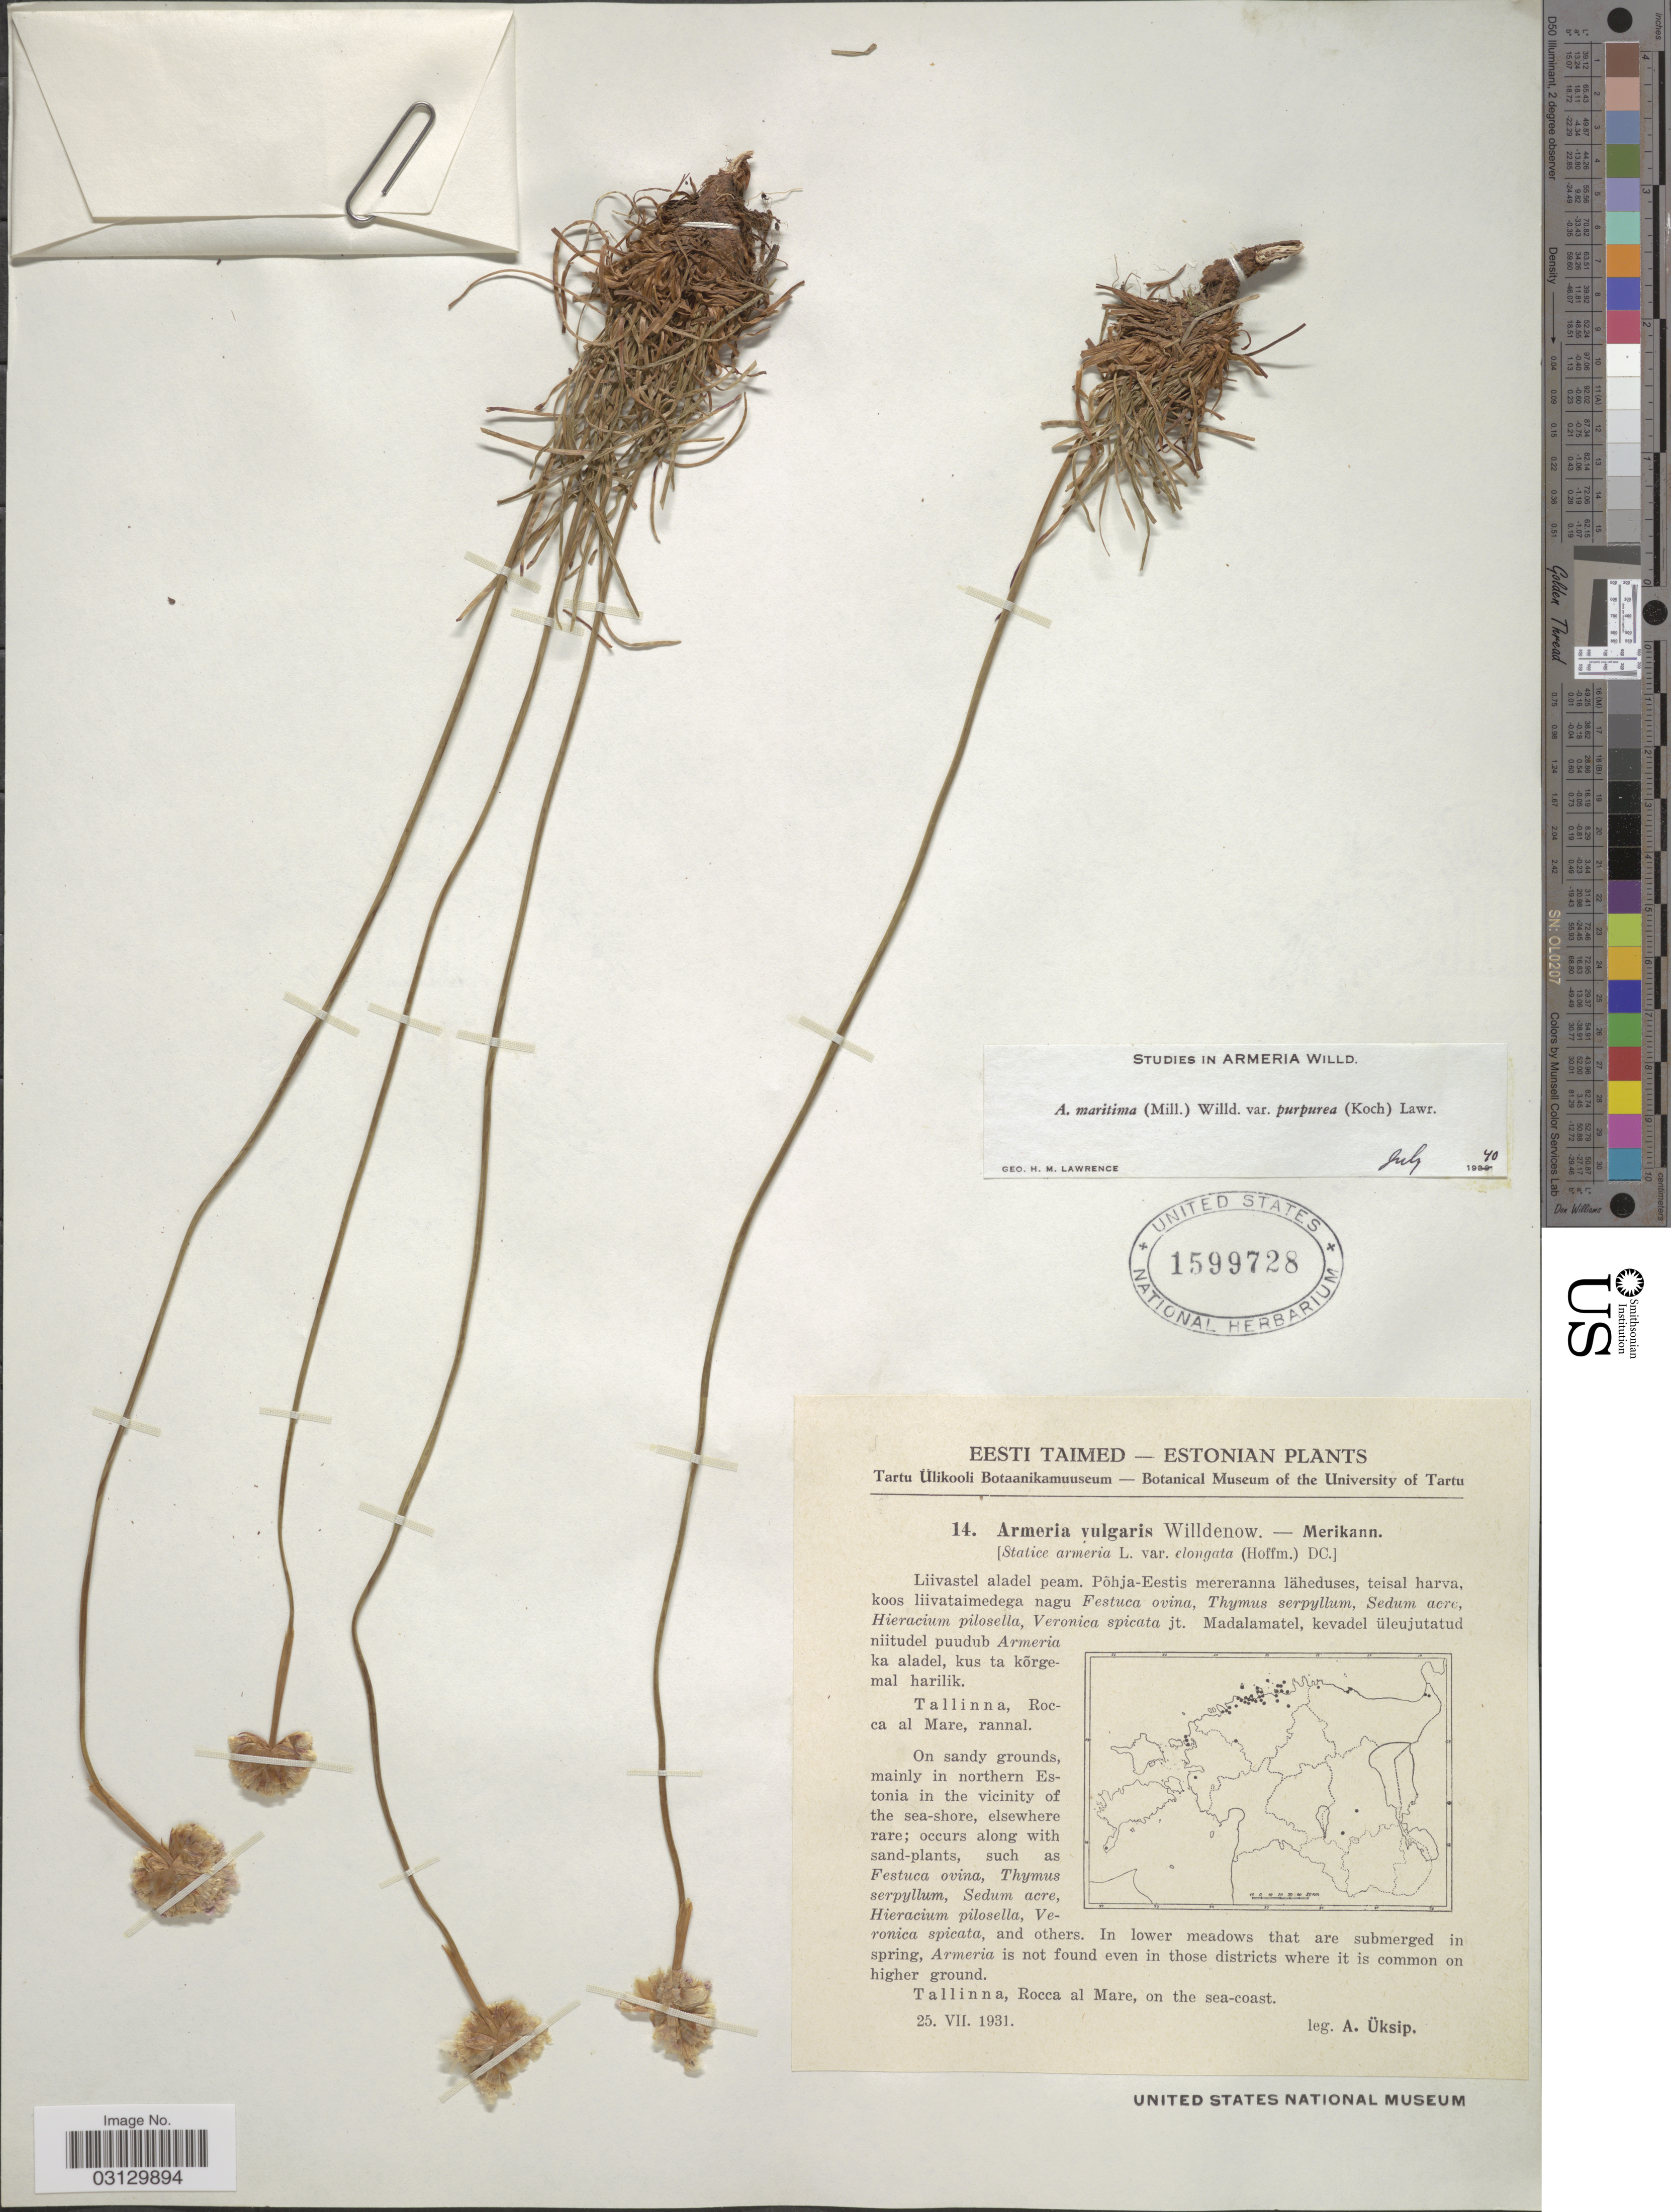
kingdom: Plantae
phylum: Tracheophyta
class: Magnoliopsida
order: Caryophyllales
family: Plumbaginaceae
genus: Armeria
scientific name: Armeria maritima subsp. purpurea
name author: (W.D.J. Koch) Á. Löve & D. Löve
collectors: A. Üksip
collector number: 14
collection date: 1931-07-25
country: Estonia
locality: Tallinna, Rocca al Mare, rannal.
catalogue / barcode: US 1599728